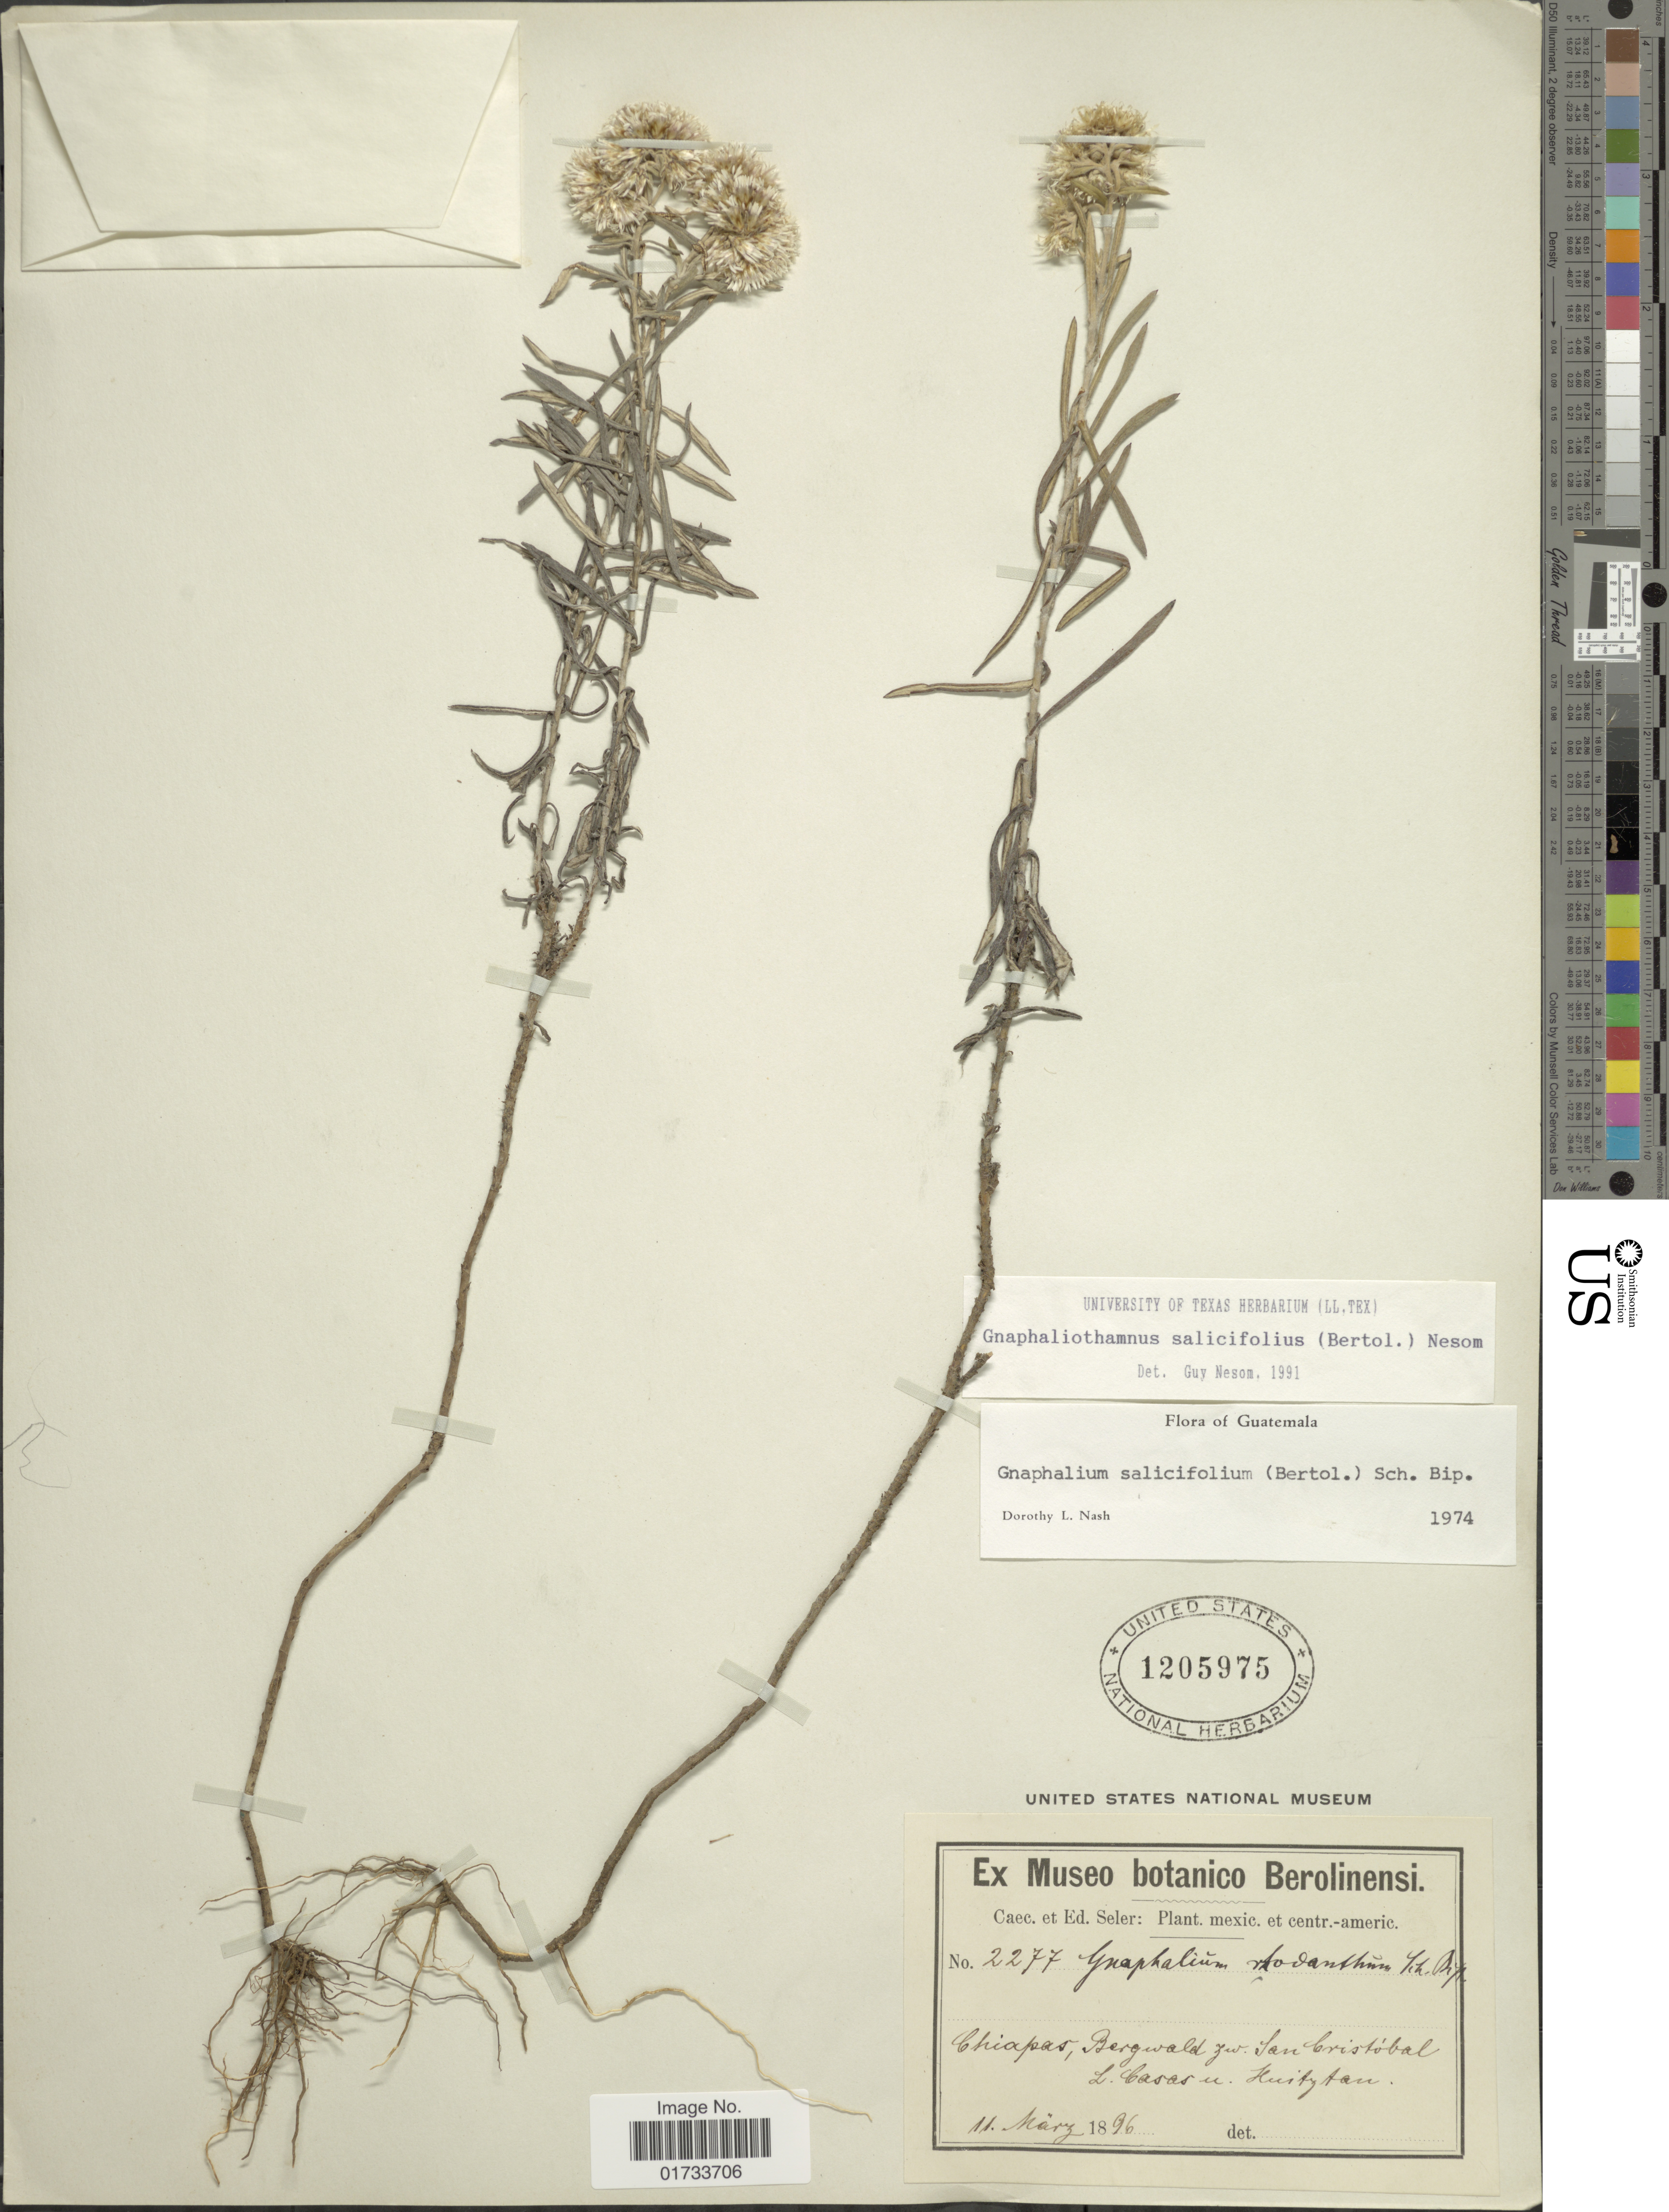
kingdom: Plantae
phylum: Tracheophyta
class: Magnoliopsida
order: Asterales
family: Asteraceae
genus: Chionolaena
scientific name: Chionolaena salicifolia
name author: (Bertol.) G.L. Nesom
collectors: ex Caec. et Ed Seler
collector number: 2277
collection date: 1896-03-11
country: Mexico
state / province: Chiapas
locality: Bergwald zw. San Cristóbal L. Casas u. Huitztan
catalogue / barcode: US 125975